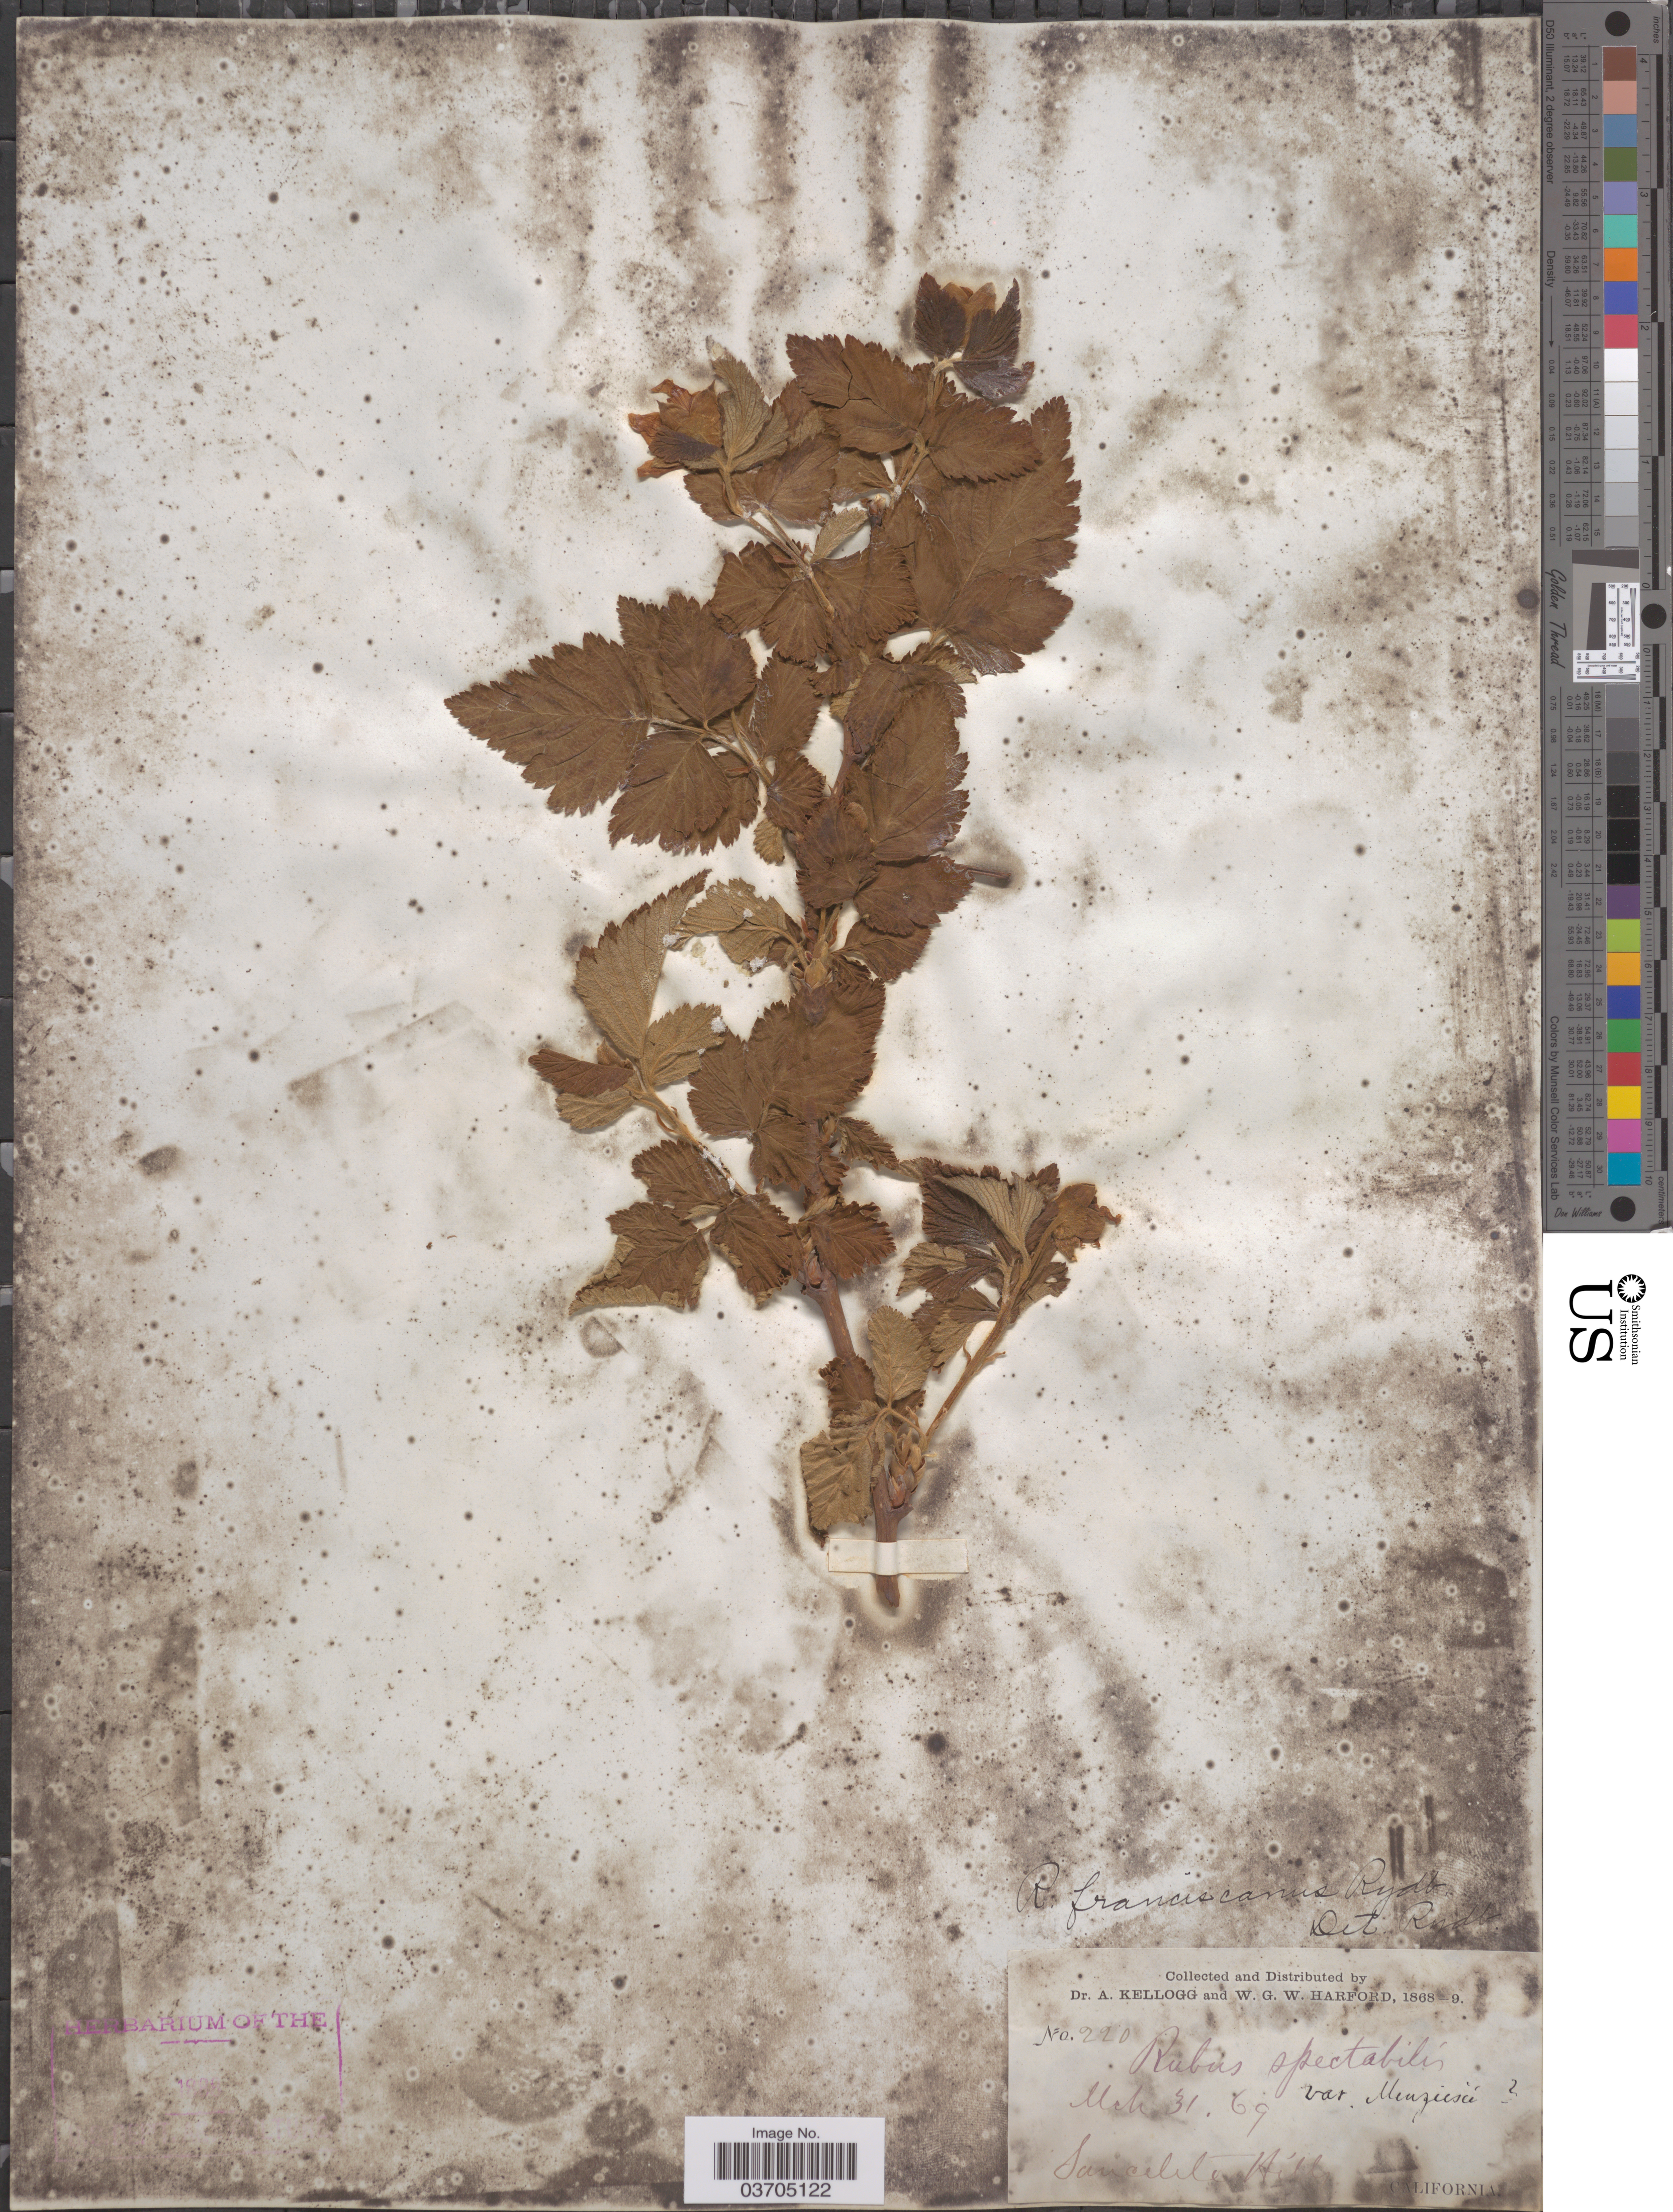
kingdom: Plantae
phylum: Tracheophyta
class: Magnoliopsida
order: Rosales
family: Rosaceae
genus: Rubus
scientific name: Rubus franciscanus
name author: Rydb.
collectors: A. Kellogg & W. G. W. Harford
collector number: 220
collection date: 1869-03-31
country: United States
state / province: California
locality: Saucelito Hill.